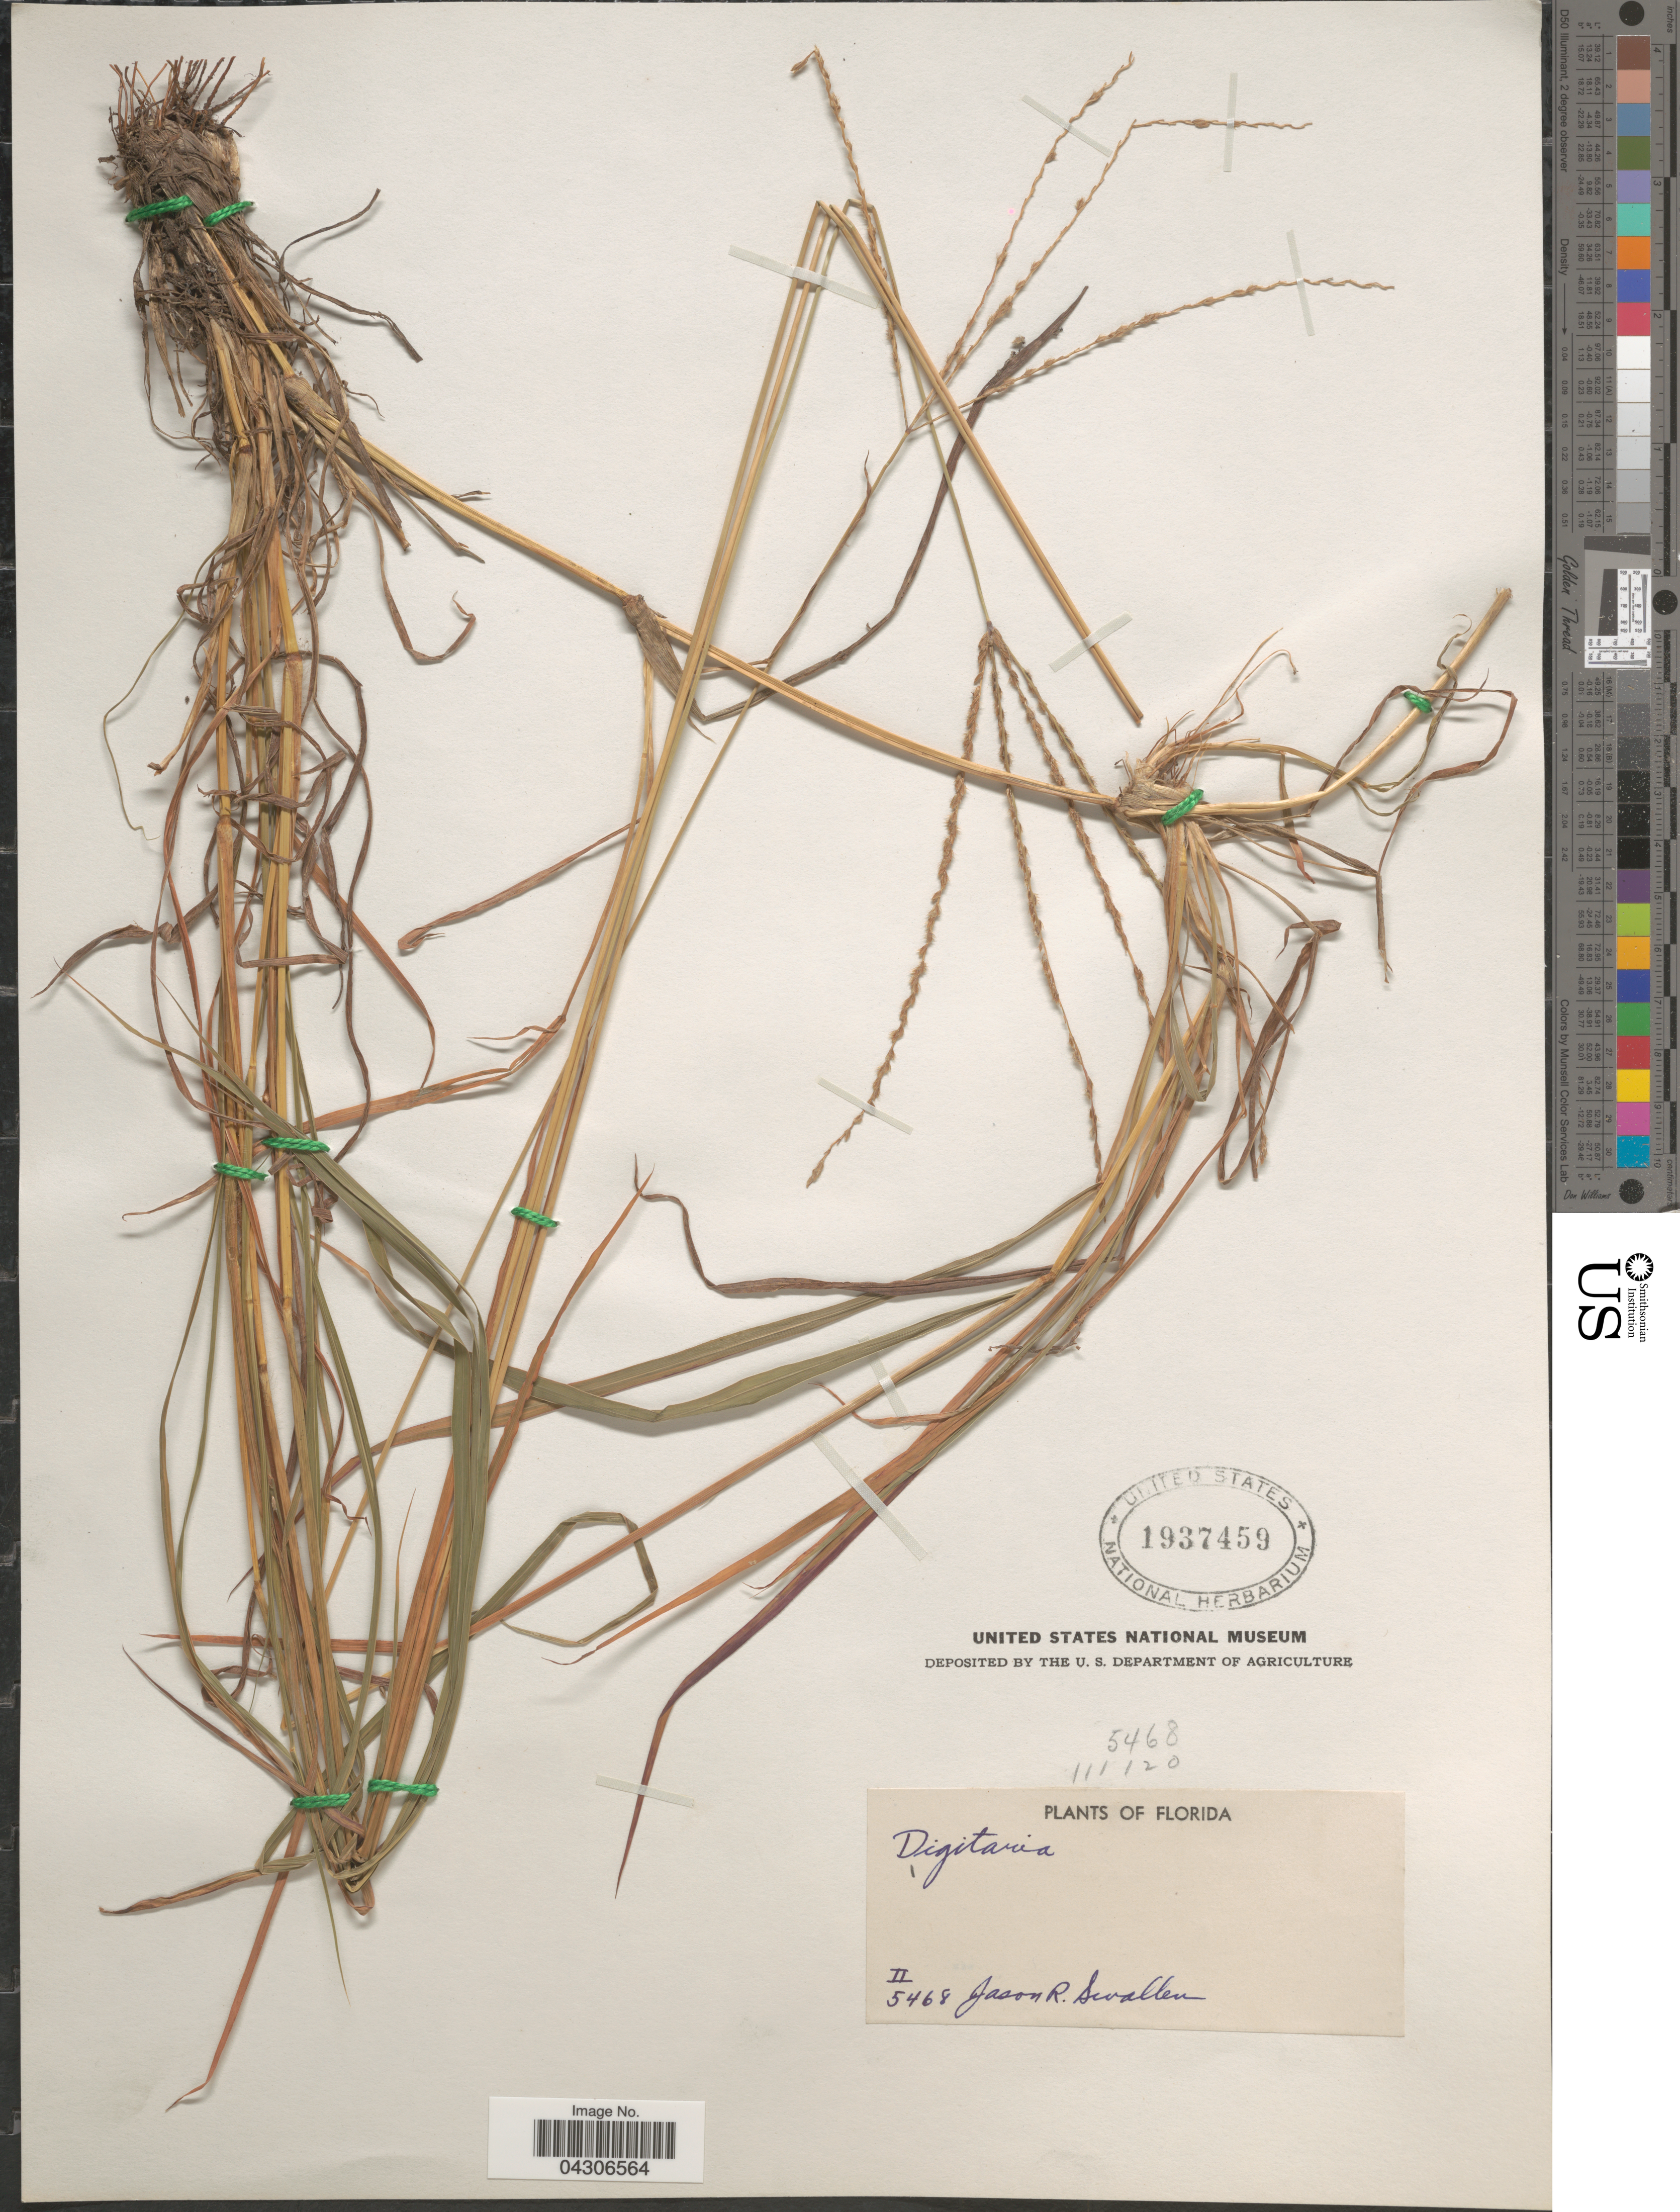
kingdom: Plantae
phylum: Tracheophyta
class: Liliopsida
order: Poales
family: Poaceae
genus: Digitaria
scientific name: Digitaria sp.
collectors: J. R. Swallen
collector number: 5468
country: United States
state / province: Florida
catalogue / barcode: US 1937459